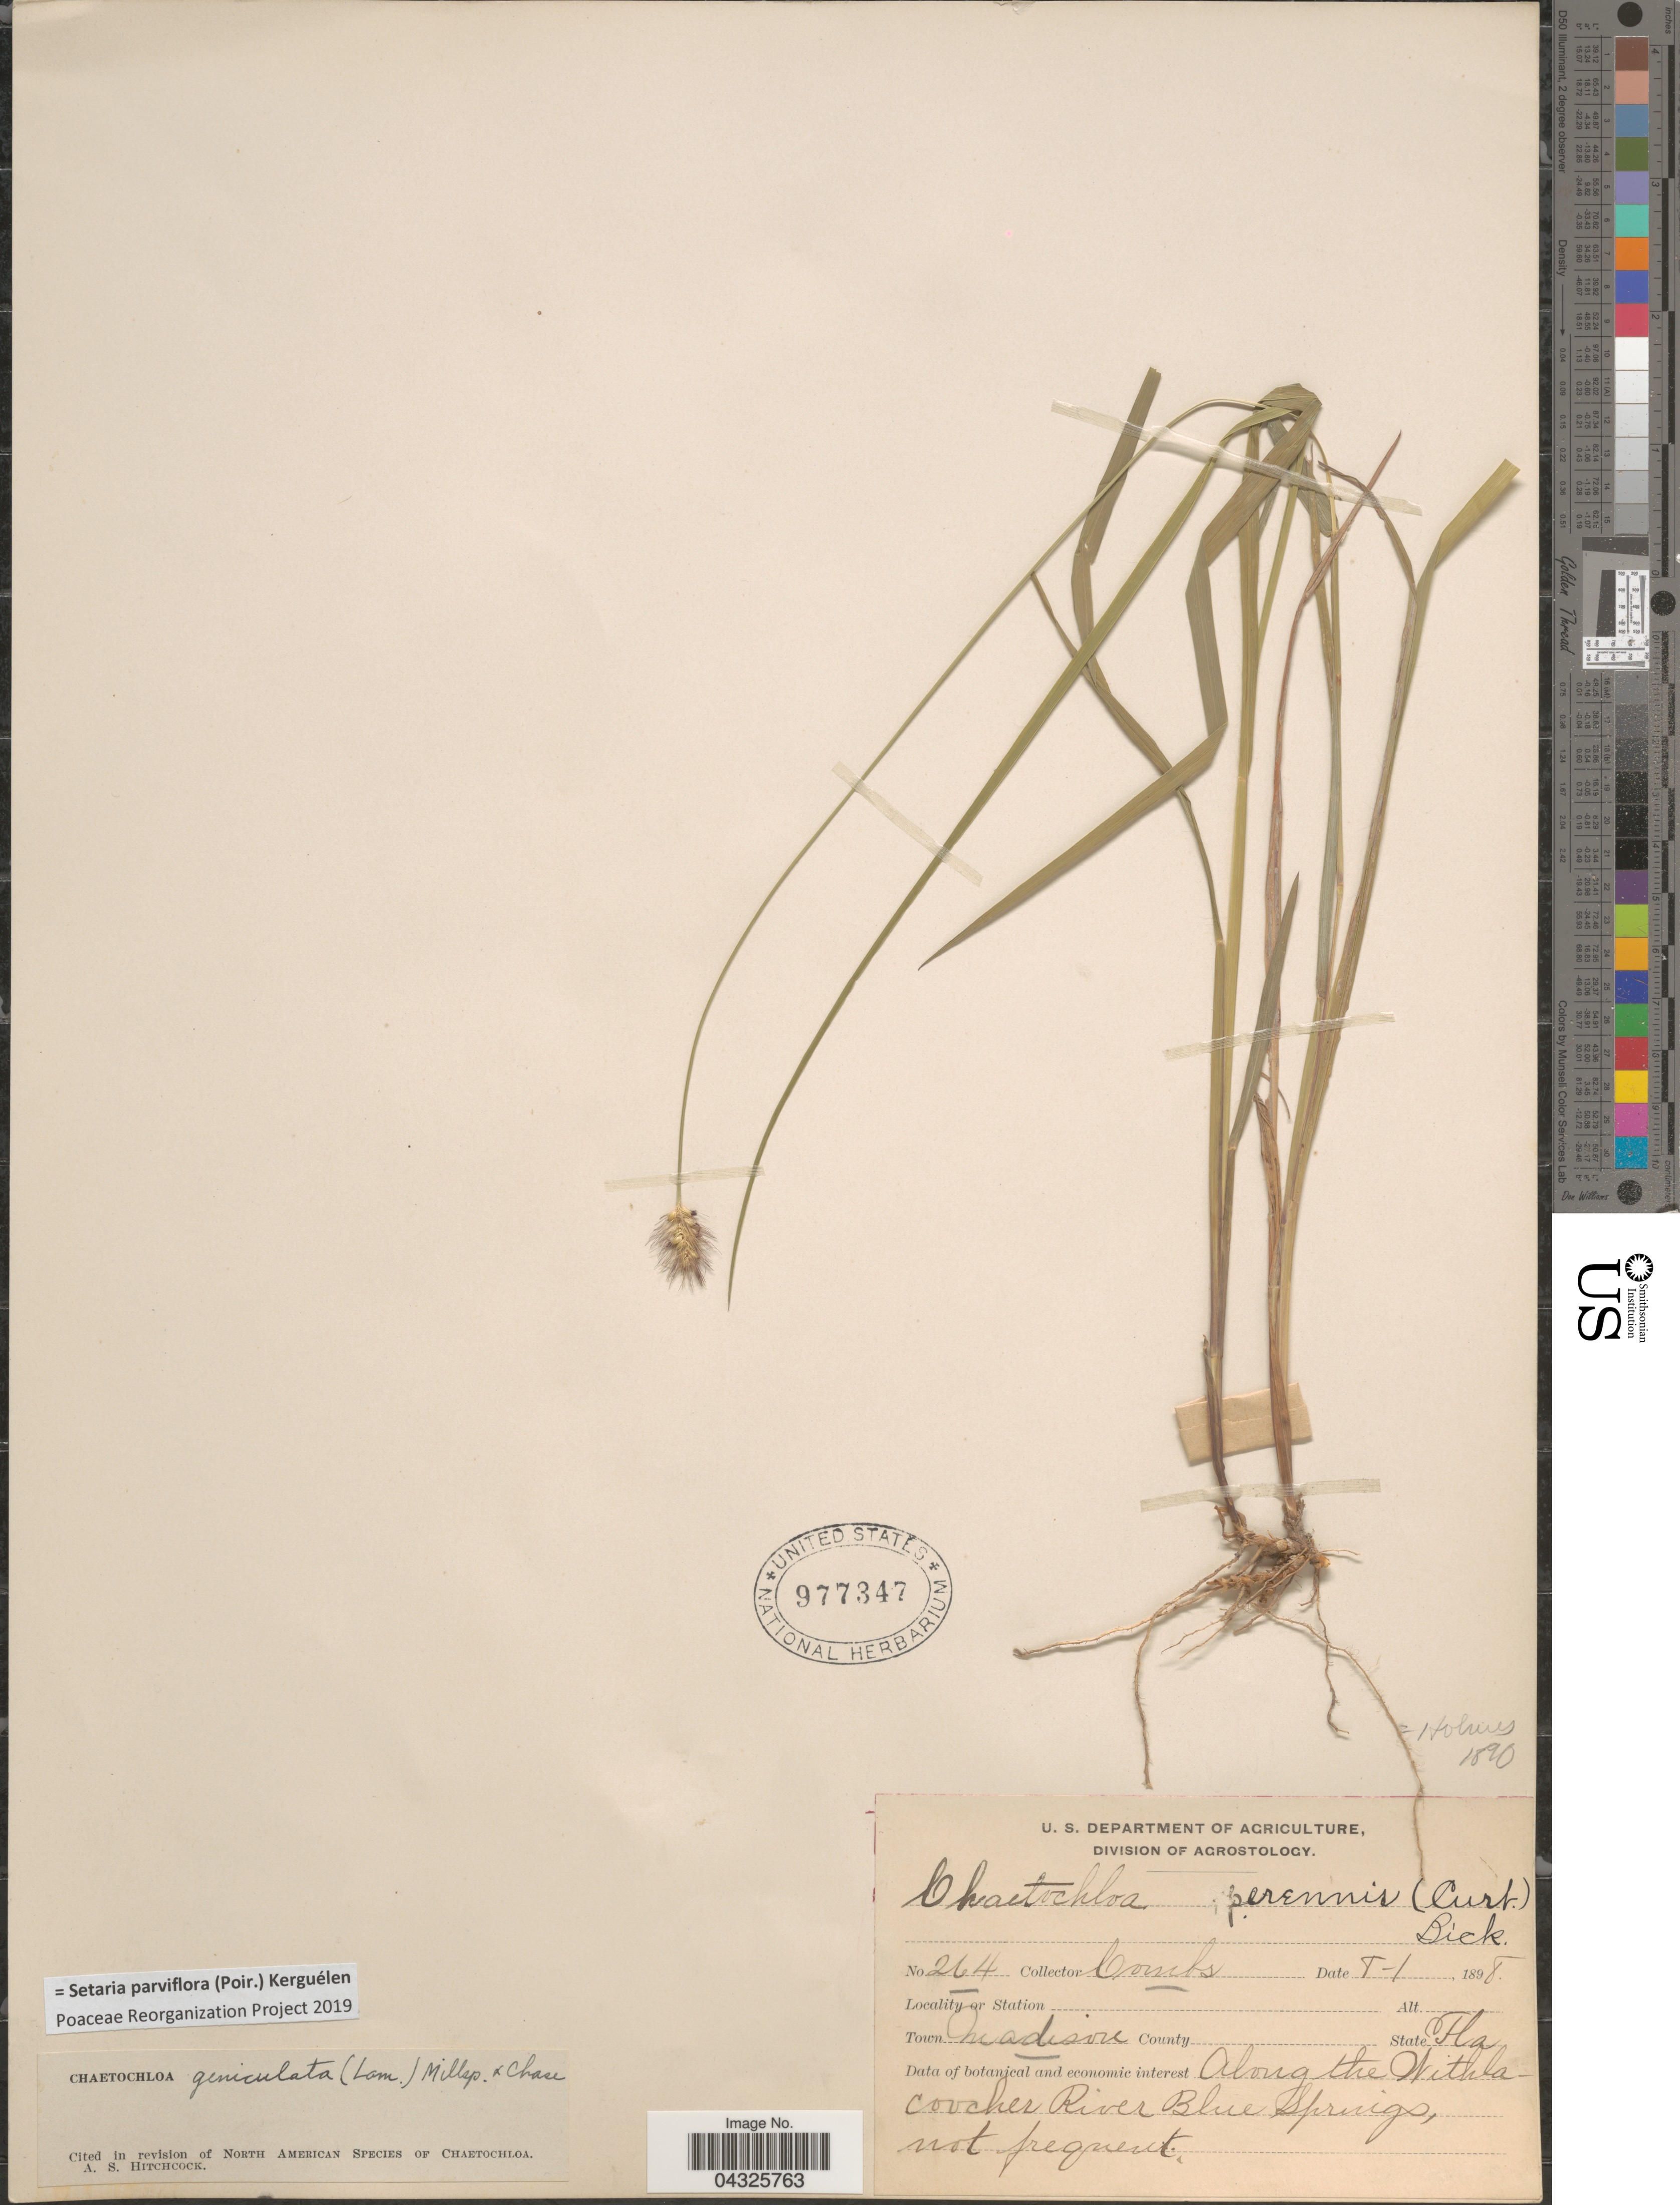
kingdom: Plantae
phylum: Tracheophyta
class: Liliopsida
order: Poales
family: Poaceae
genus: Setaria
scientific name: Setaria parviflora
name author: (Poir.) Kerguélen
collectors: -. Combs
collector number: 264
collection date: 1898-08-01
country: United States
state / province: Florida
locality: Town Madison. Along the Withlacoochee River Blue Springs.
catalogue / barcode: US 977347